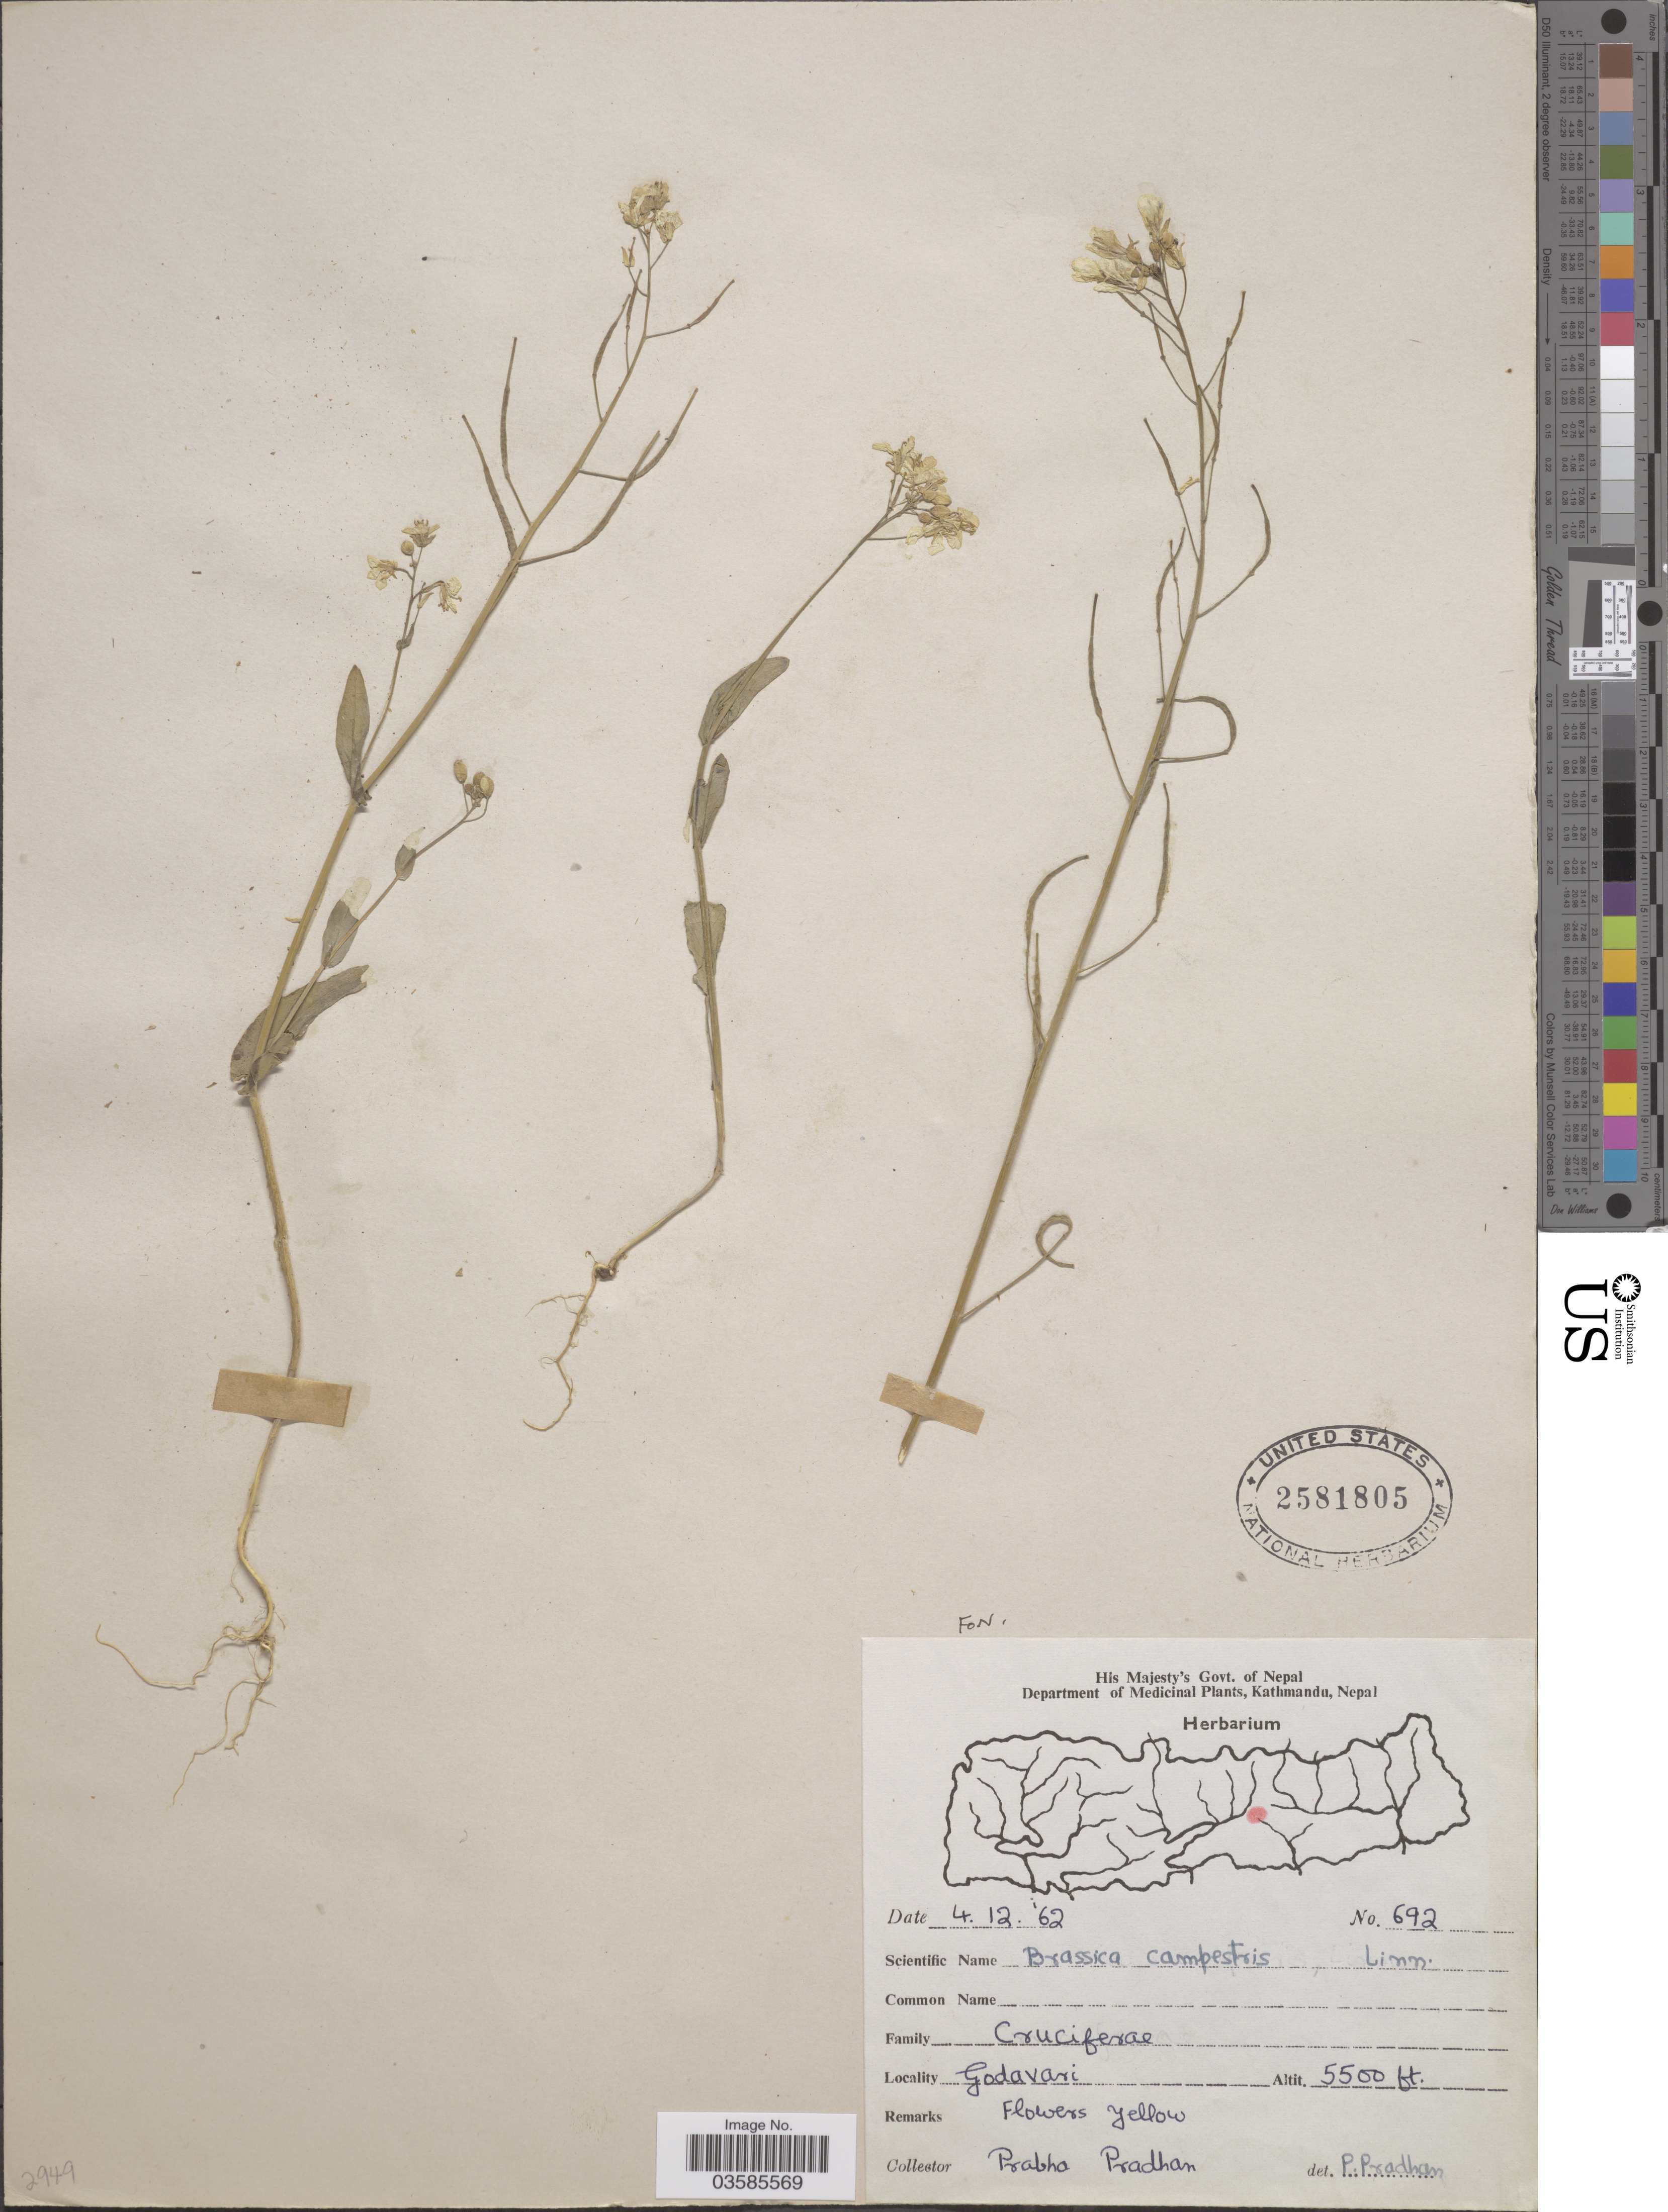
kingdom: Plantae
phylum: Tracheophyta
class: Magnoliopsida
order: Brassicales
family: Brassicaceae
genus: Brassica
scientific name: Brassica campestris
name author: L.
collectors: P. Pradhan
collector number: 692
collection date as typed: Transcribed d/m/y: 4/12/62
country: Nepal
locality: Godavari.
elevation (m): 1676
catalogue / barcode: US 2581805